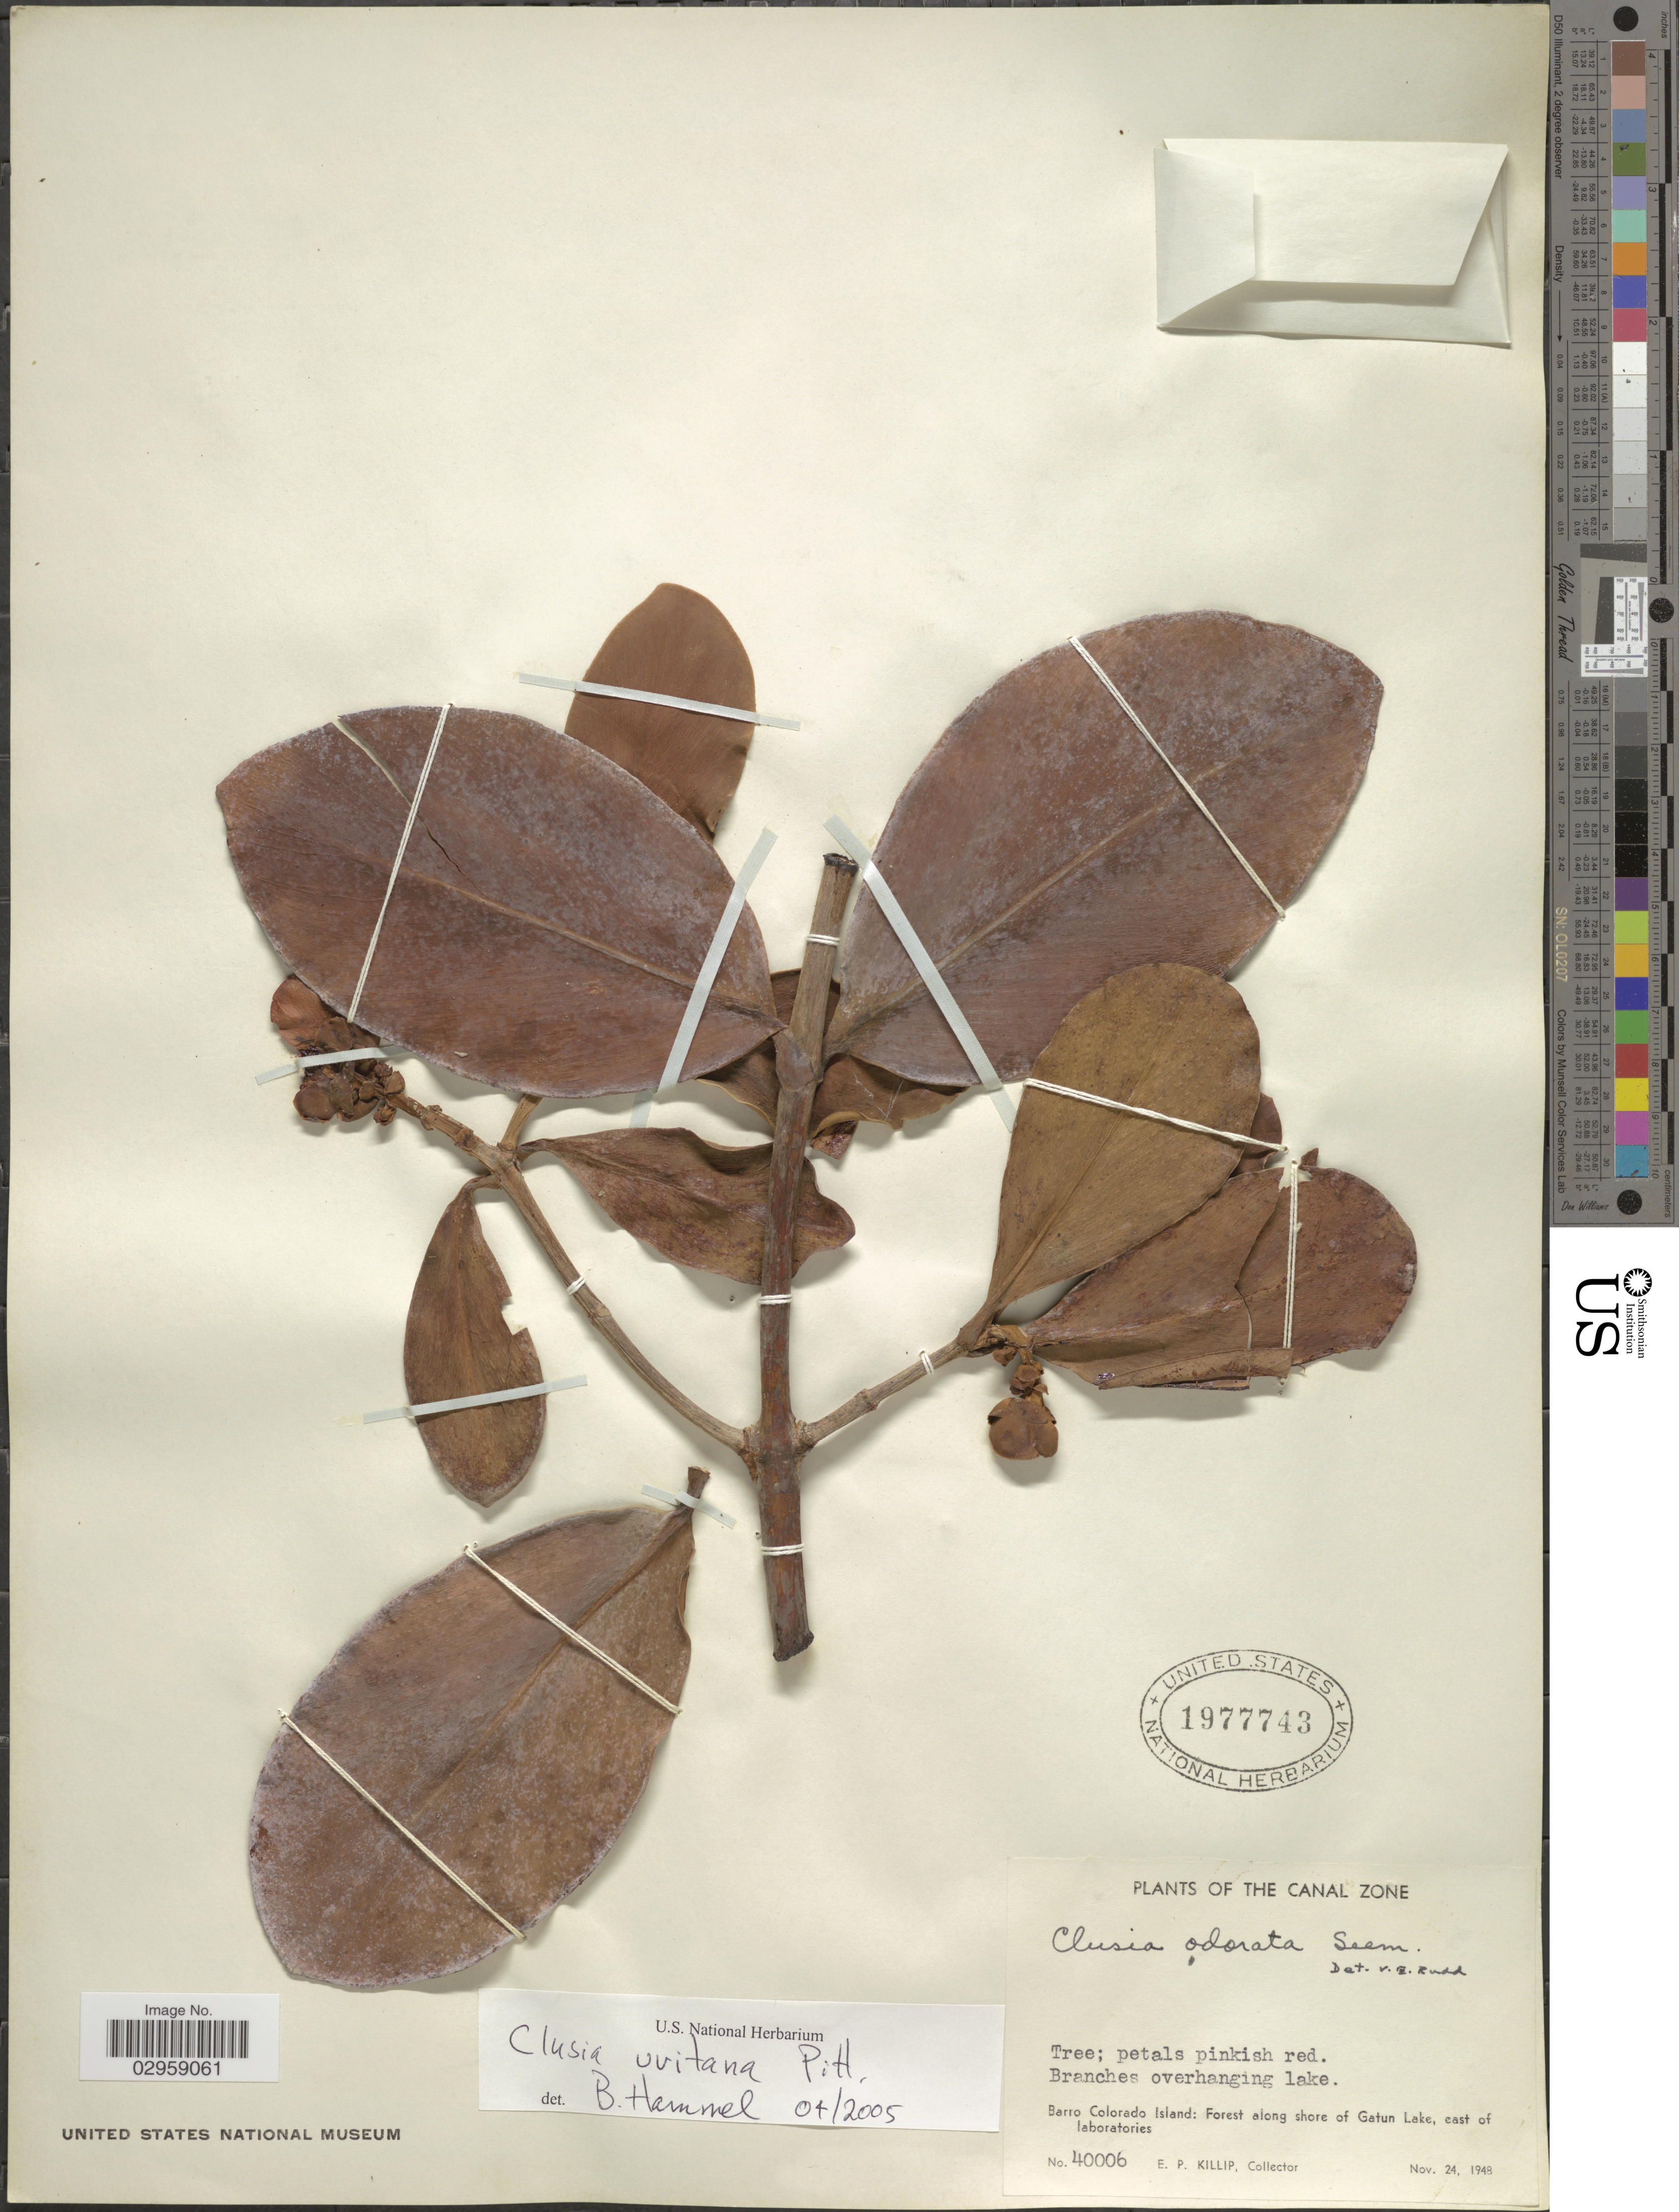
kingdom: Plantae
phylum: Tracheophyta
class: Magnoliopsida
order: Malpighiales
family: Clusiaceae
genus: Clusia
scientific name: Clusia uvitana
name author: Pittier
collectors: E. P. Killip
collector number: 40006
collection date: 1948-11-24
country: Panama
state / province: Panamá Oeste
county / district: Canal Zone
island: Barro Colorado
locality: Canal Zone. Barro Colorado Island: Forest along shore of Gatun Lake, east of laboratories.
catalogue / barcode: US 1977743